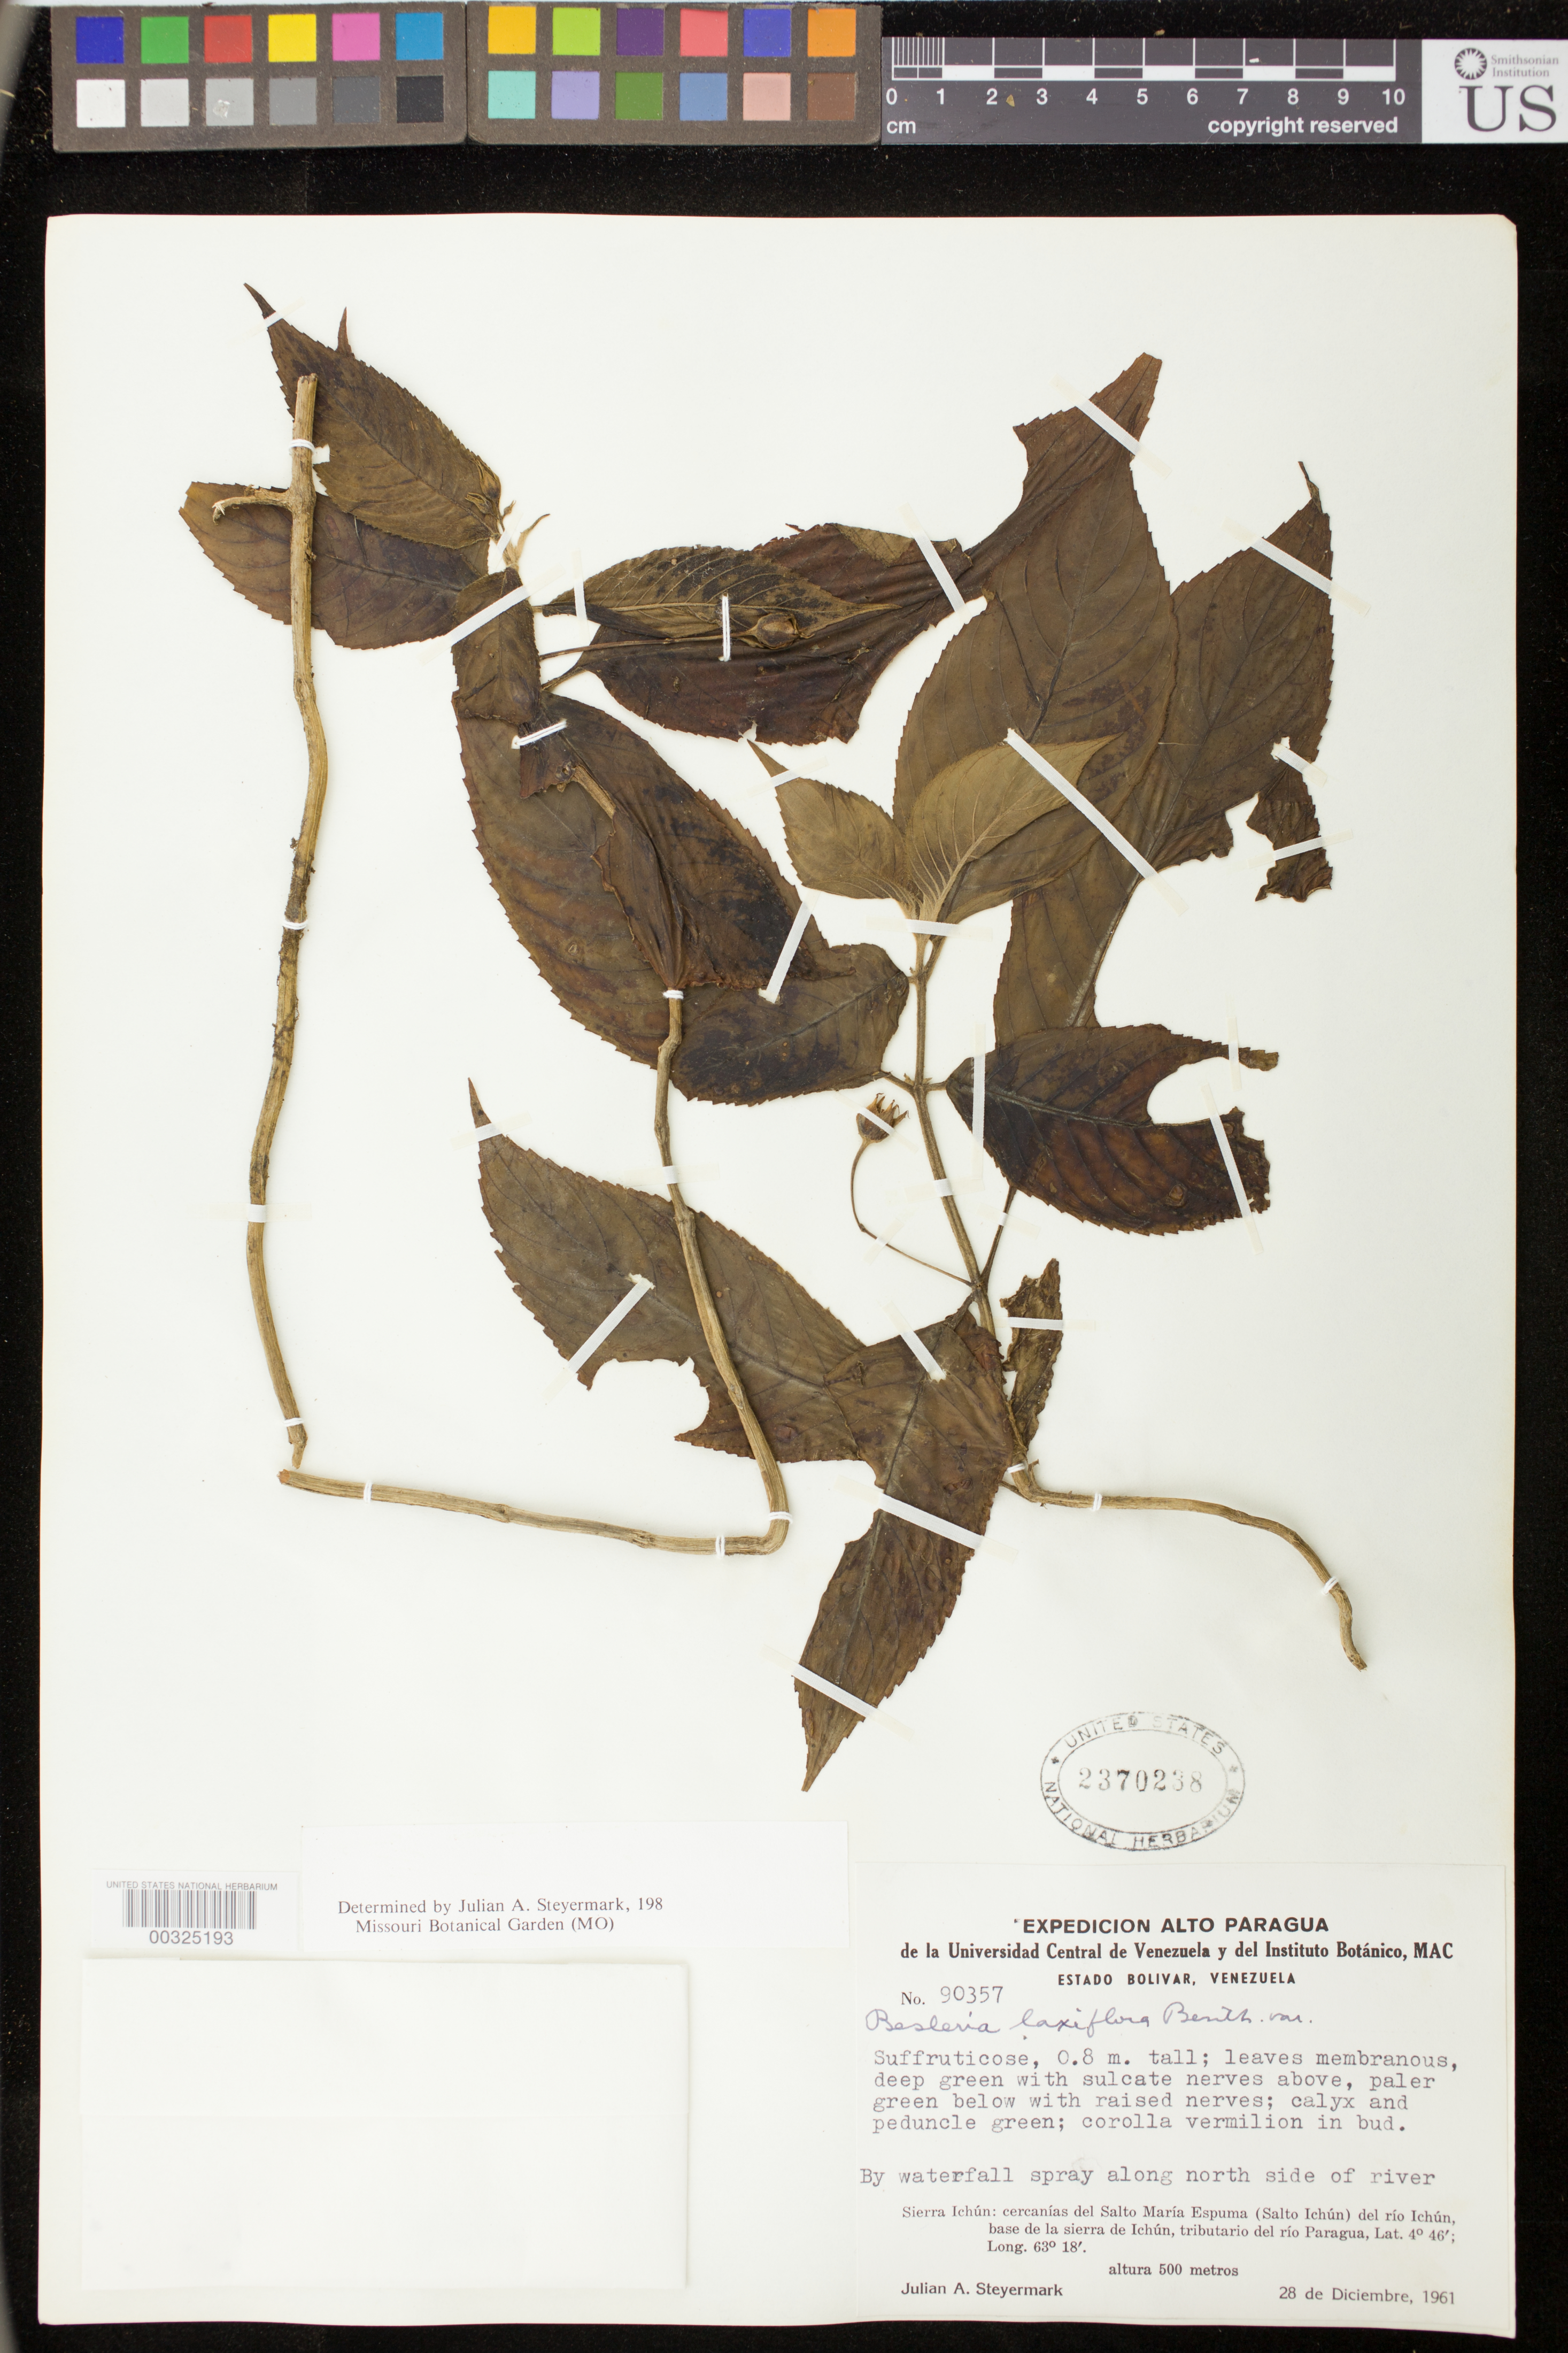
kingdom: Plantae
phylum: Tracheophyta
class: Magnoliopsida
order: Lamiales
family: Gesneriaceae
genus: Besleria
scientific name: Besleria laxiflora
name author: Benth.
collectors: J. Steyermark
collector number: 90357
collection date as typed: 28 Dec 1961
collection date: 1961-12-28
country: Venezuela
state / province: Bolívar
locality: Sierra Ichun, vicinity of Salto Maria Espuma (Salto Ichun) of Rio Ichun, base de La Sierra de Ichun,...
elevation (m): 500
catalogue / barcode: US 2370238